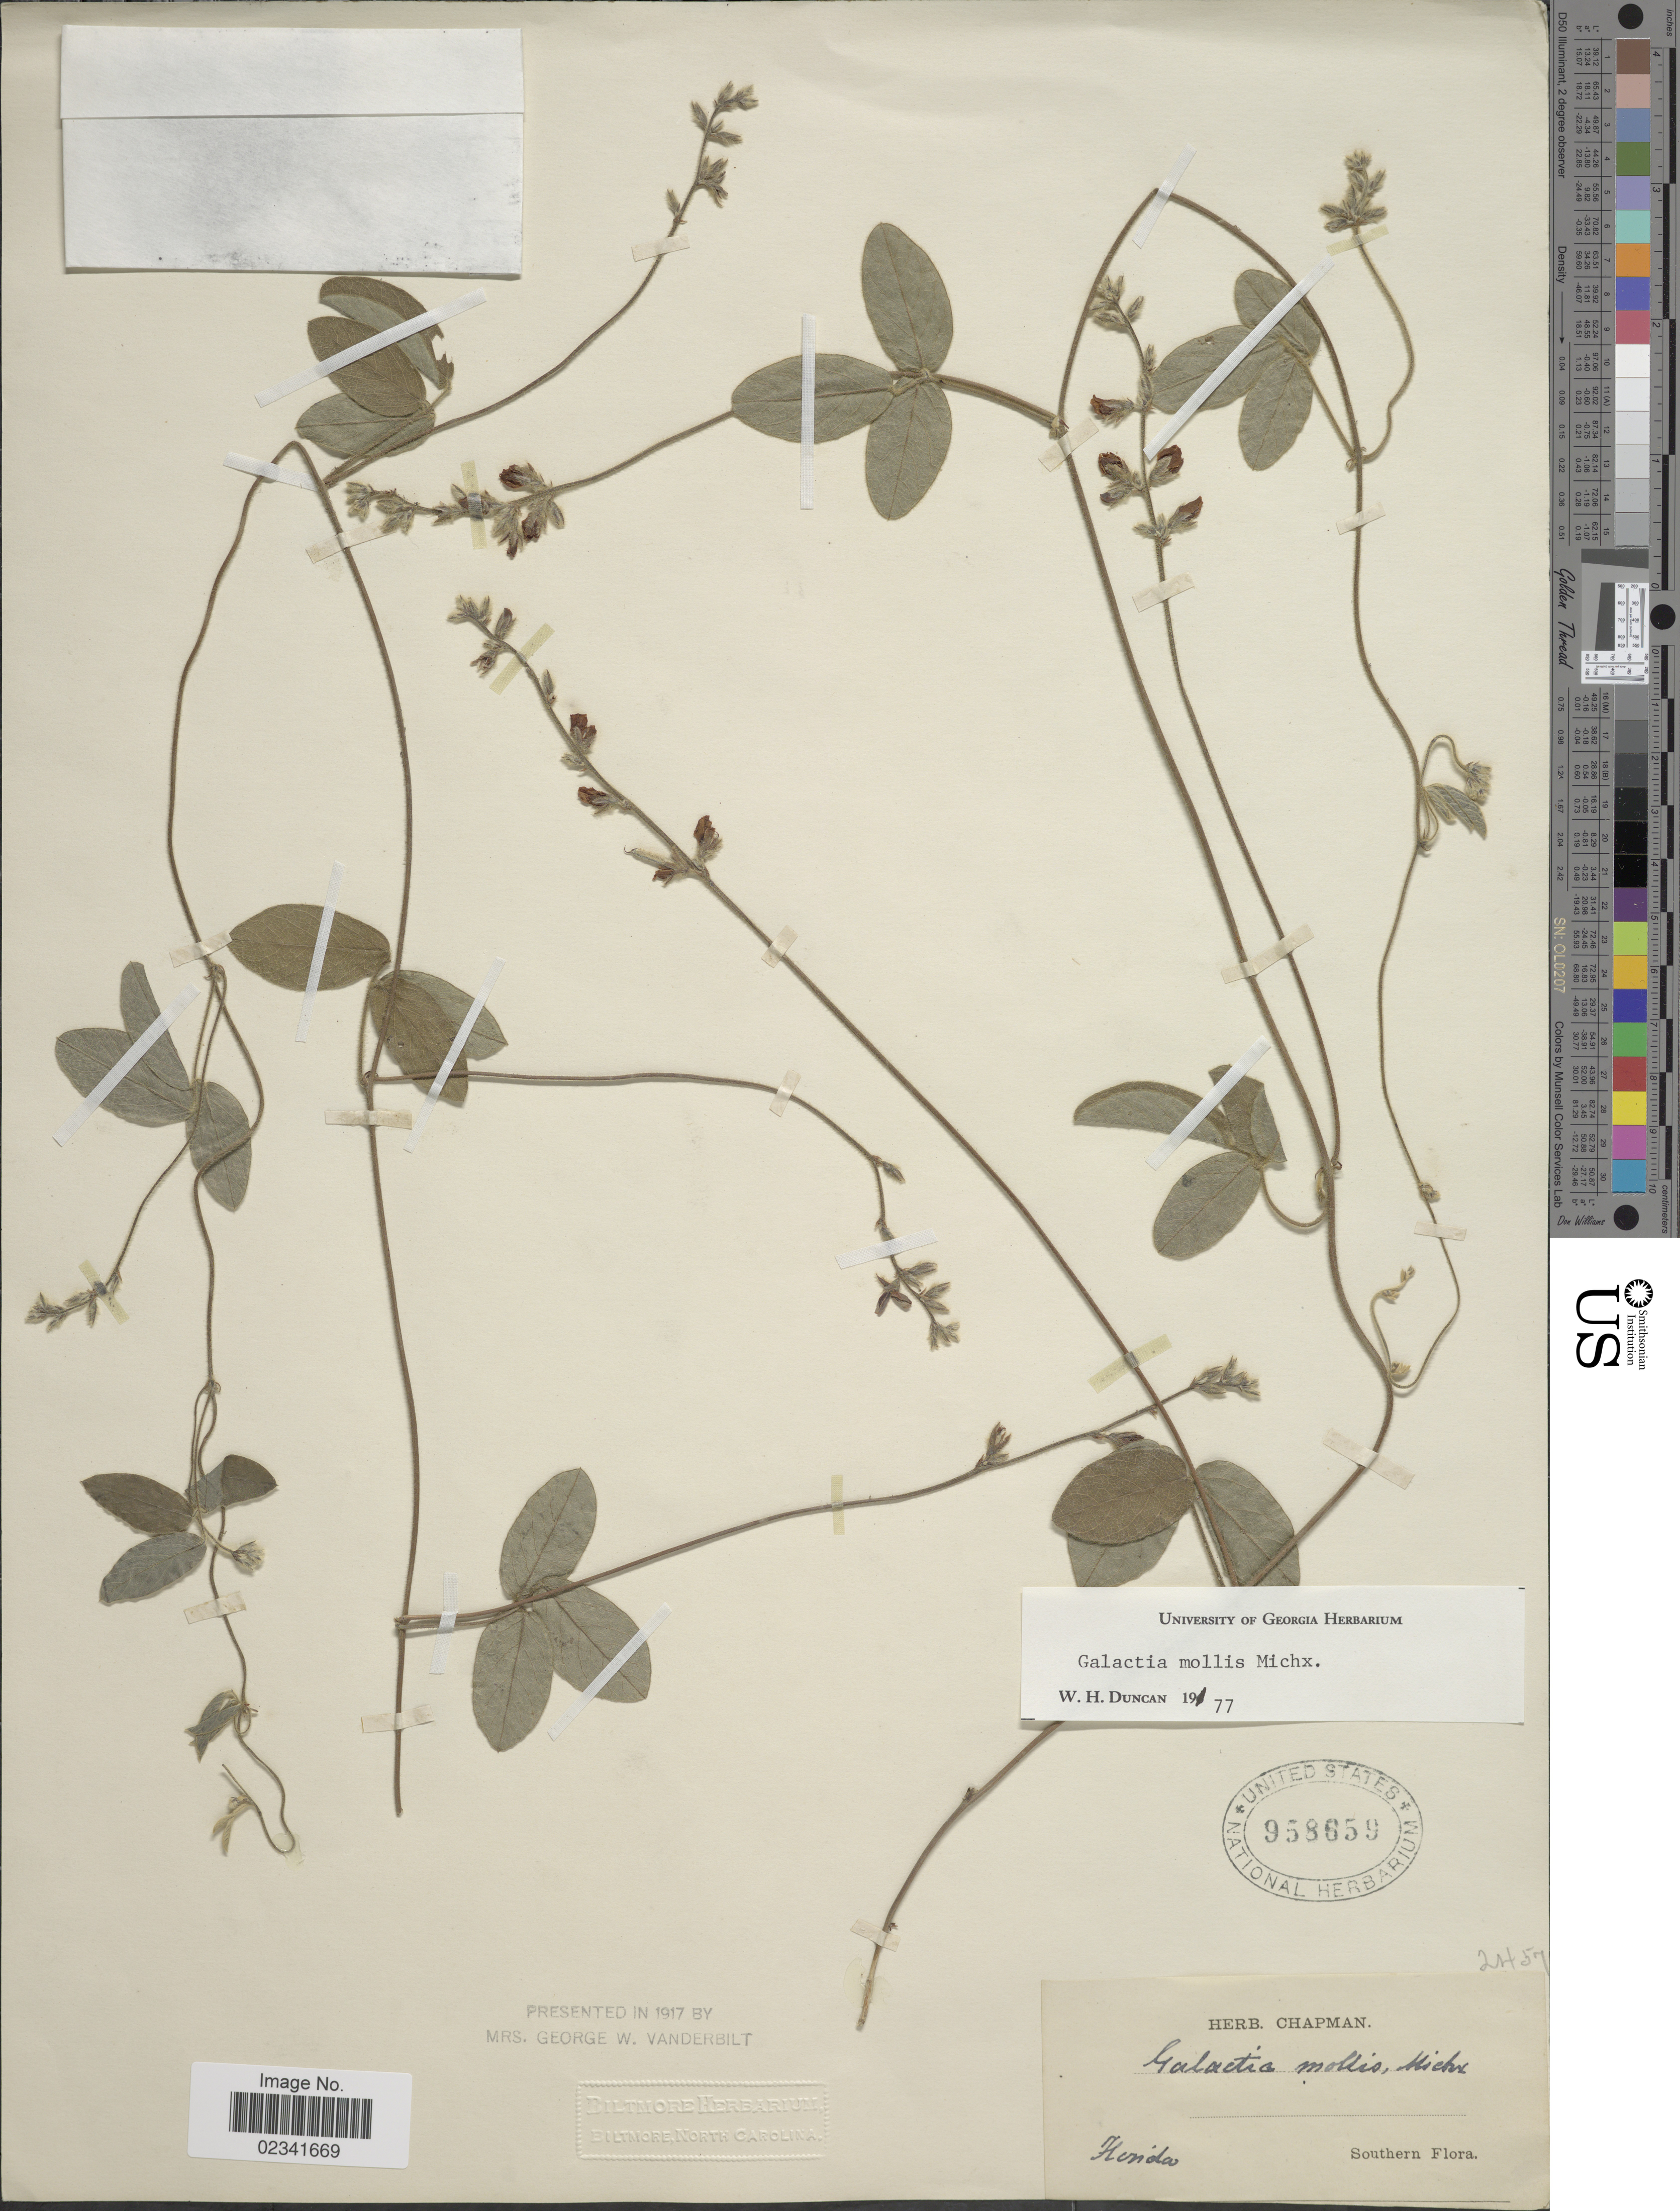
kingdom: Plantae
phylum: Tracheophyta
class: Magnoliopsida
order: Fabales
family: Fabaceae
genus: Galactia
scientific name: Galactia mollis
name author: Michx.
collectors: ex herb. Chapman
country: United States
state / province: Florida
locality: Southern Flora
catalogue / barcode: US 958659